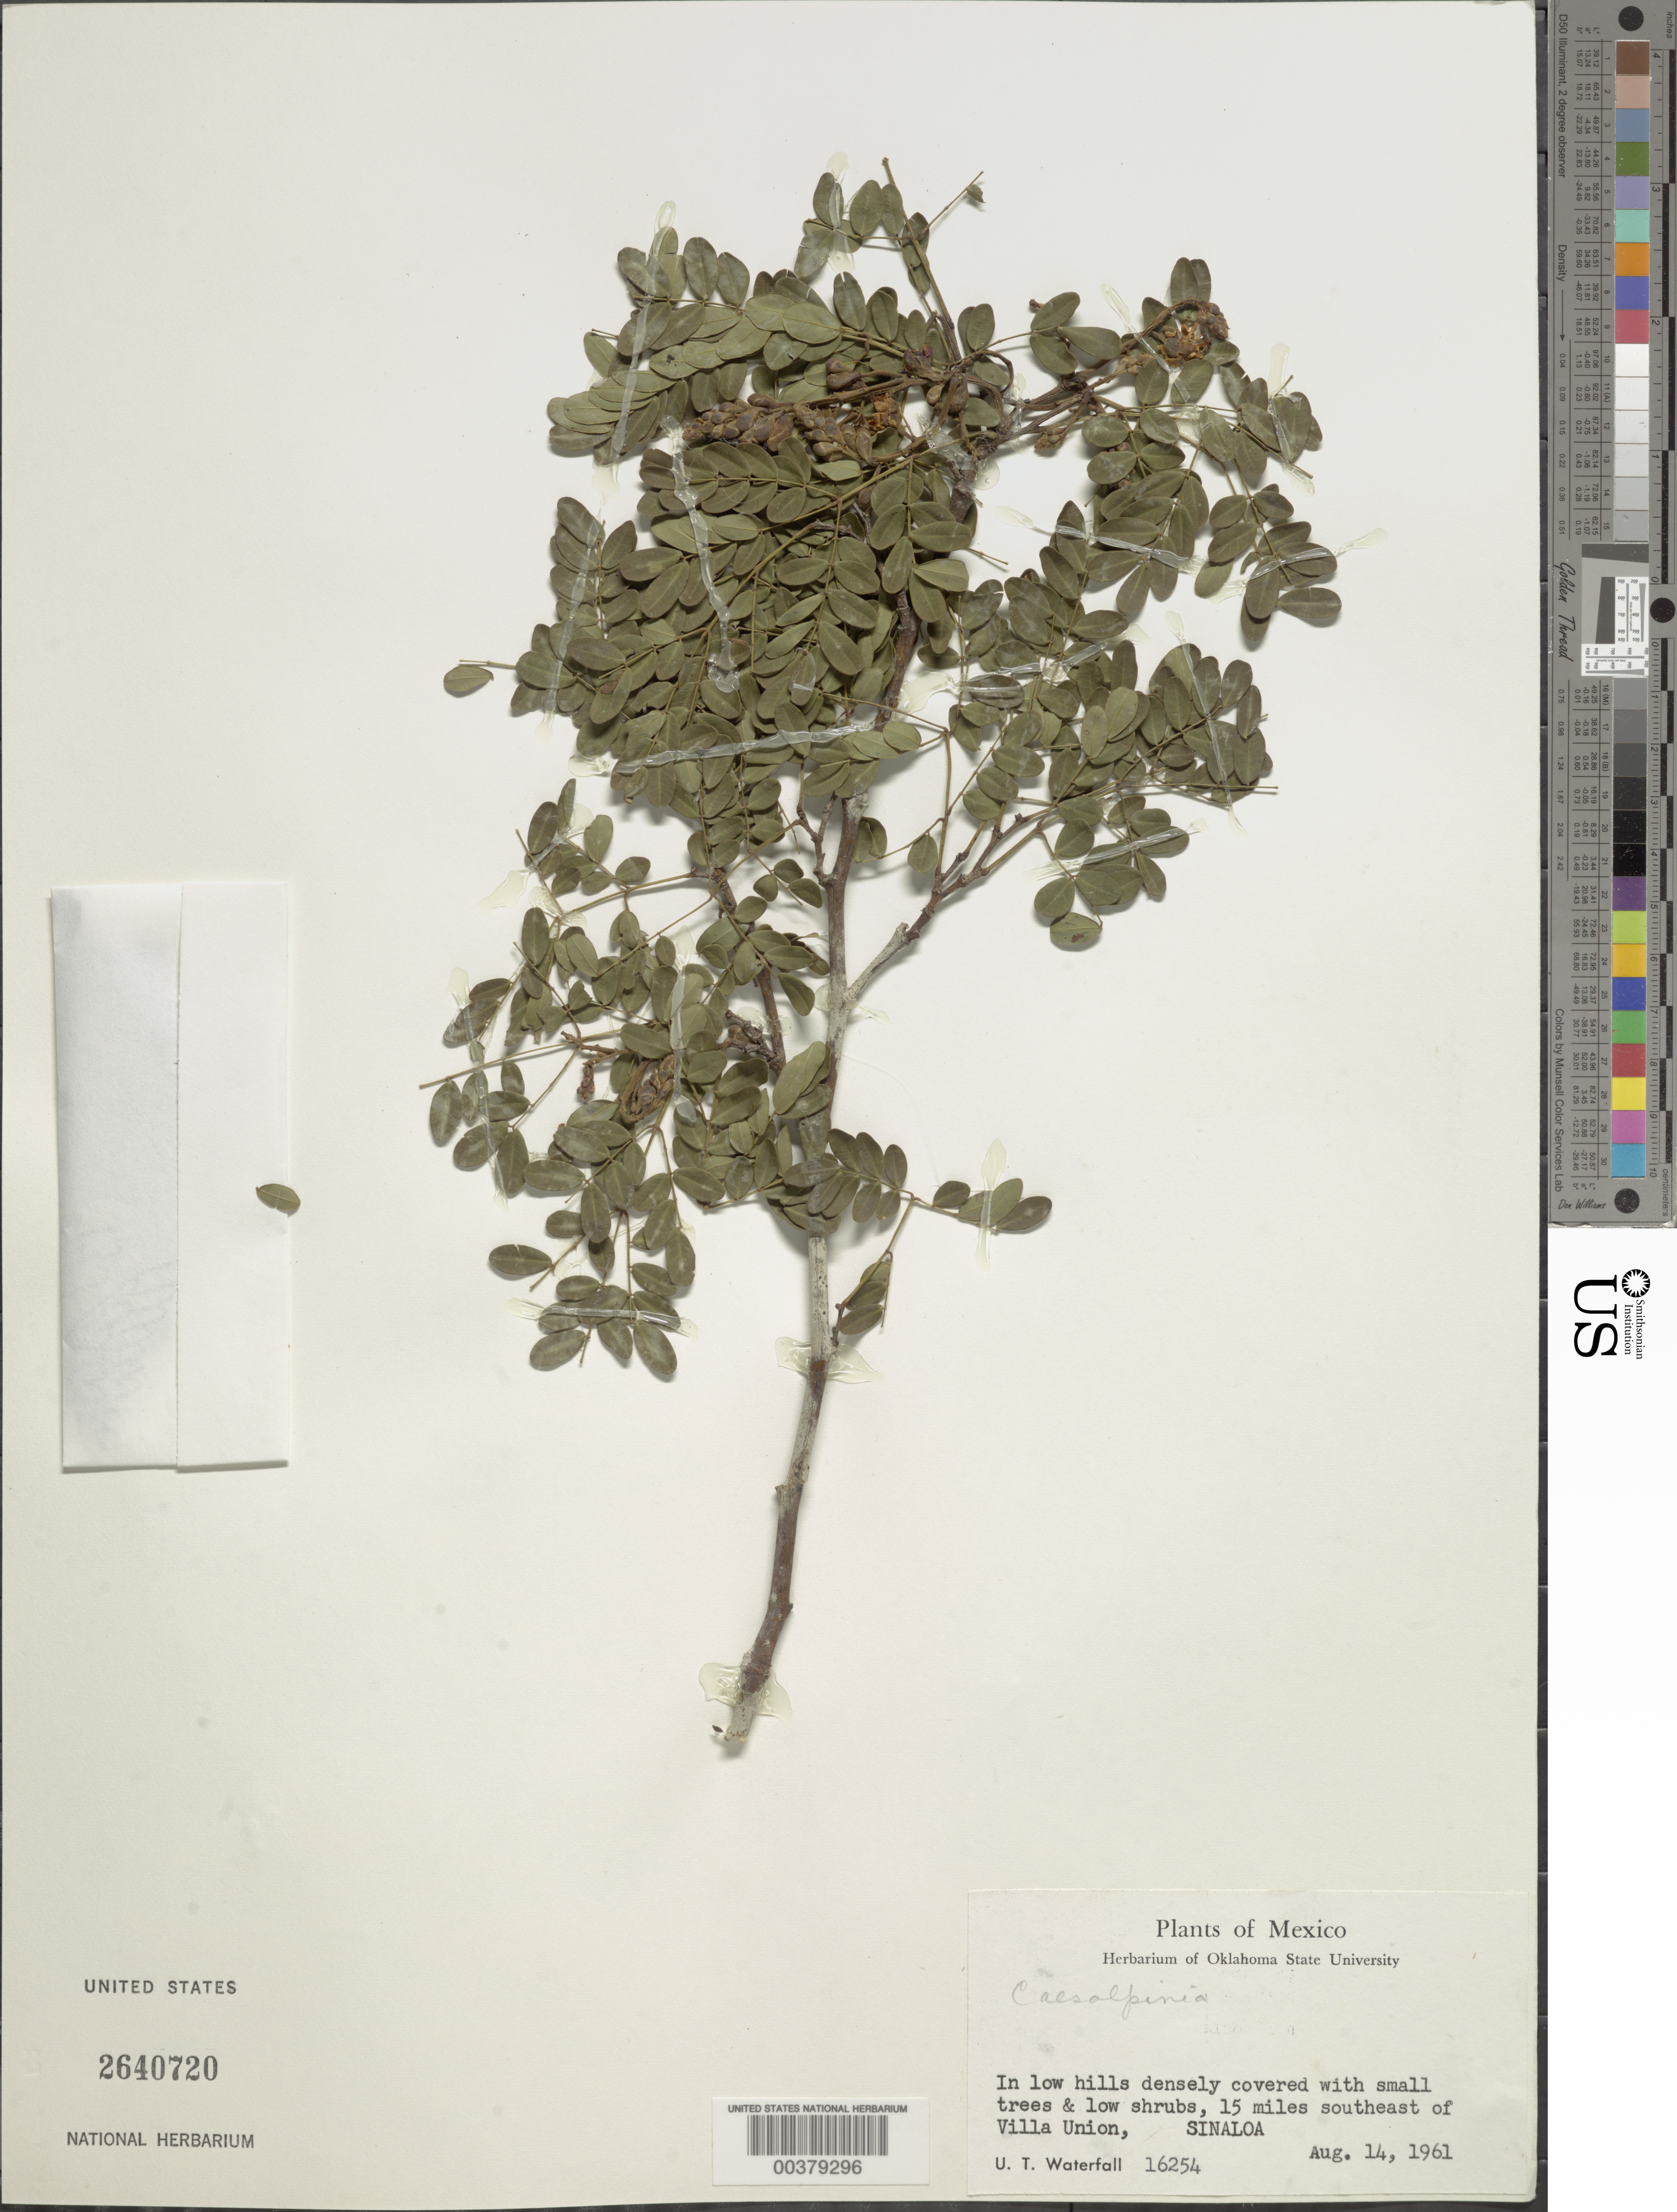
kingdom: Plantae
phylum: Tracheophyta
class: Magnoliopsida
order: Fabales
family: Fabaceae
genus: Caesalpinia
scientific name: Caesalpinia sp.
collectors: U. T. Waterfall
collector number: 16254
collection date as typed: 14 Aug 1961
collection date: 1961-08-14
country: Mexico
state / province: Sinaloa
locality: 15 mi SE of Villa Union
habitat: In low hills densely covered with small trees and shrubs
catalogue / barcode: US 2640720